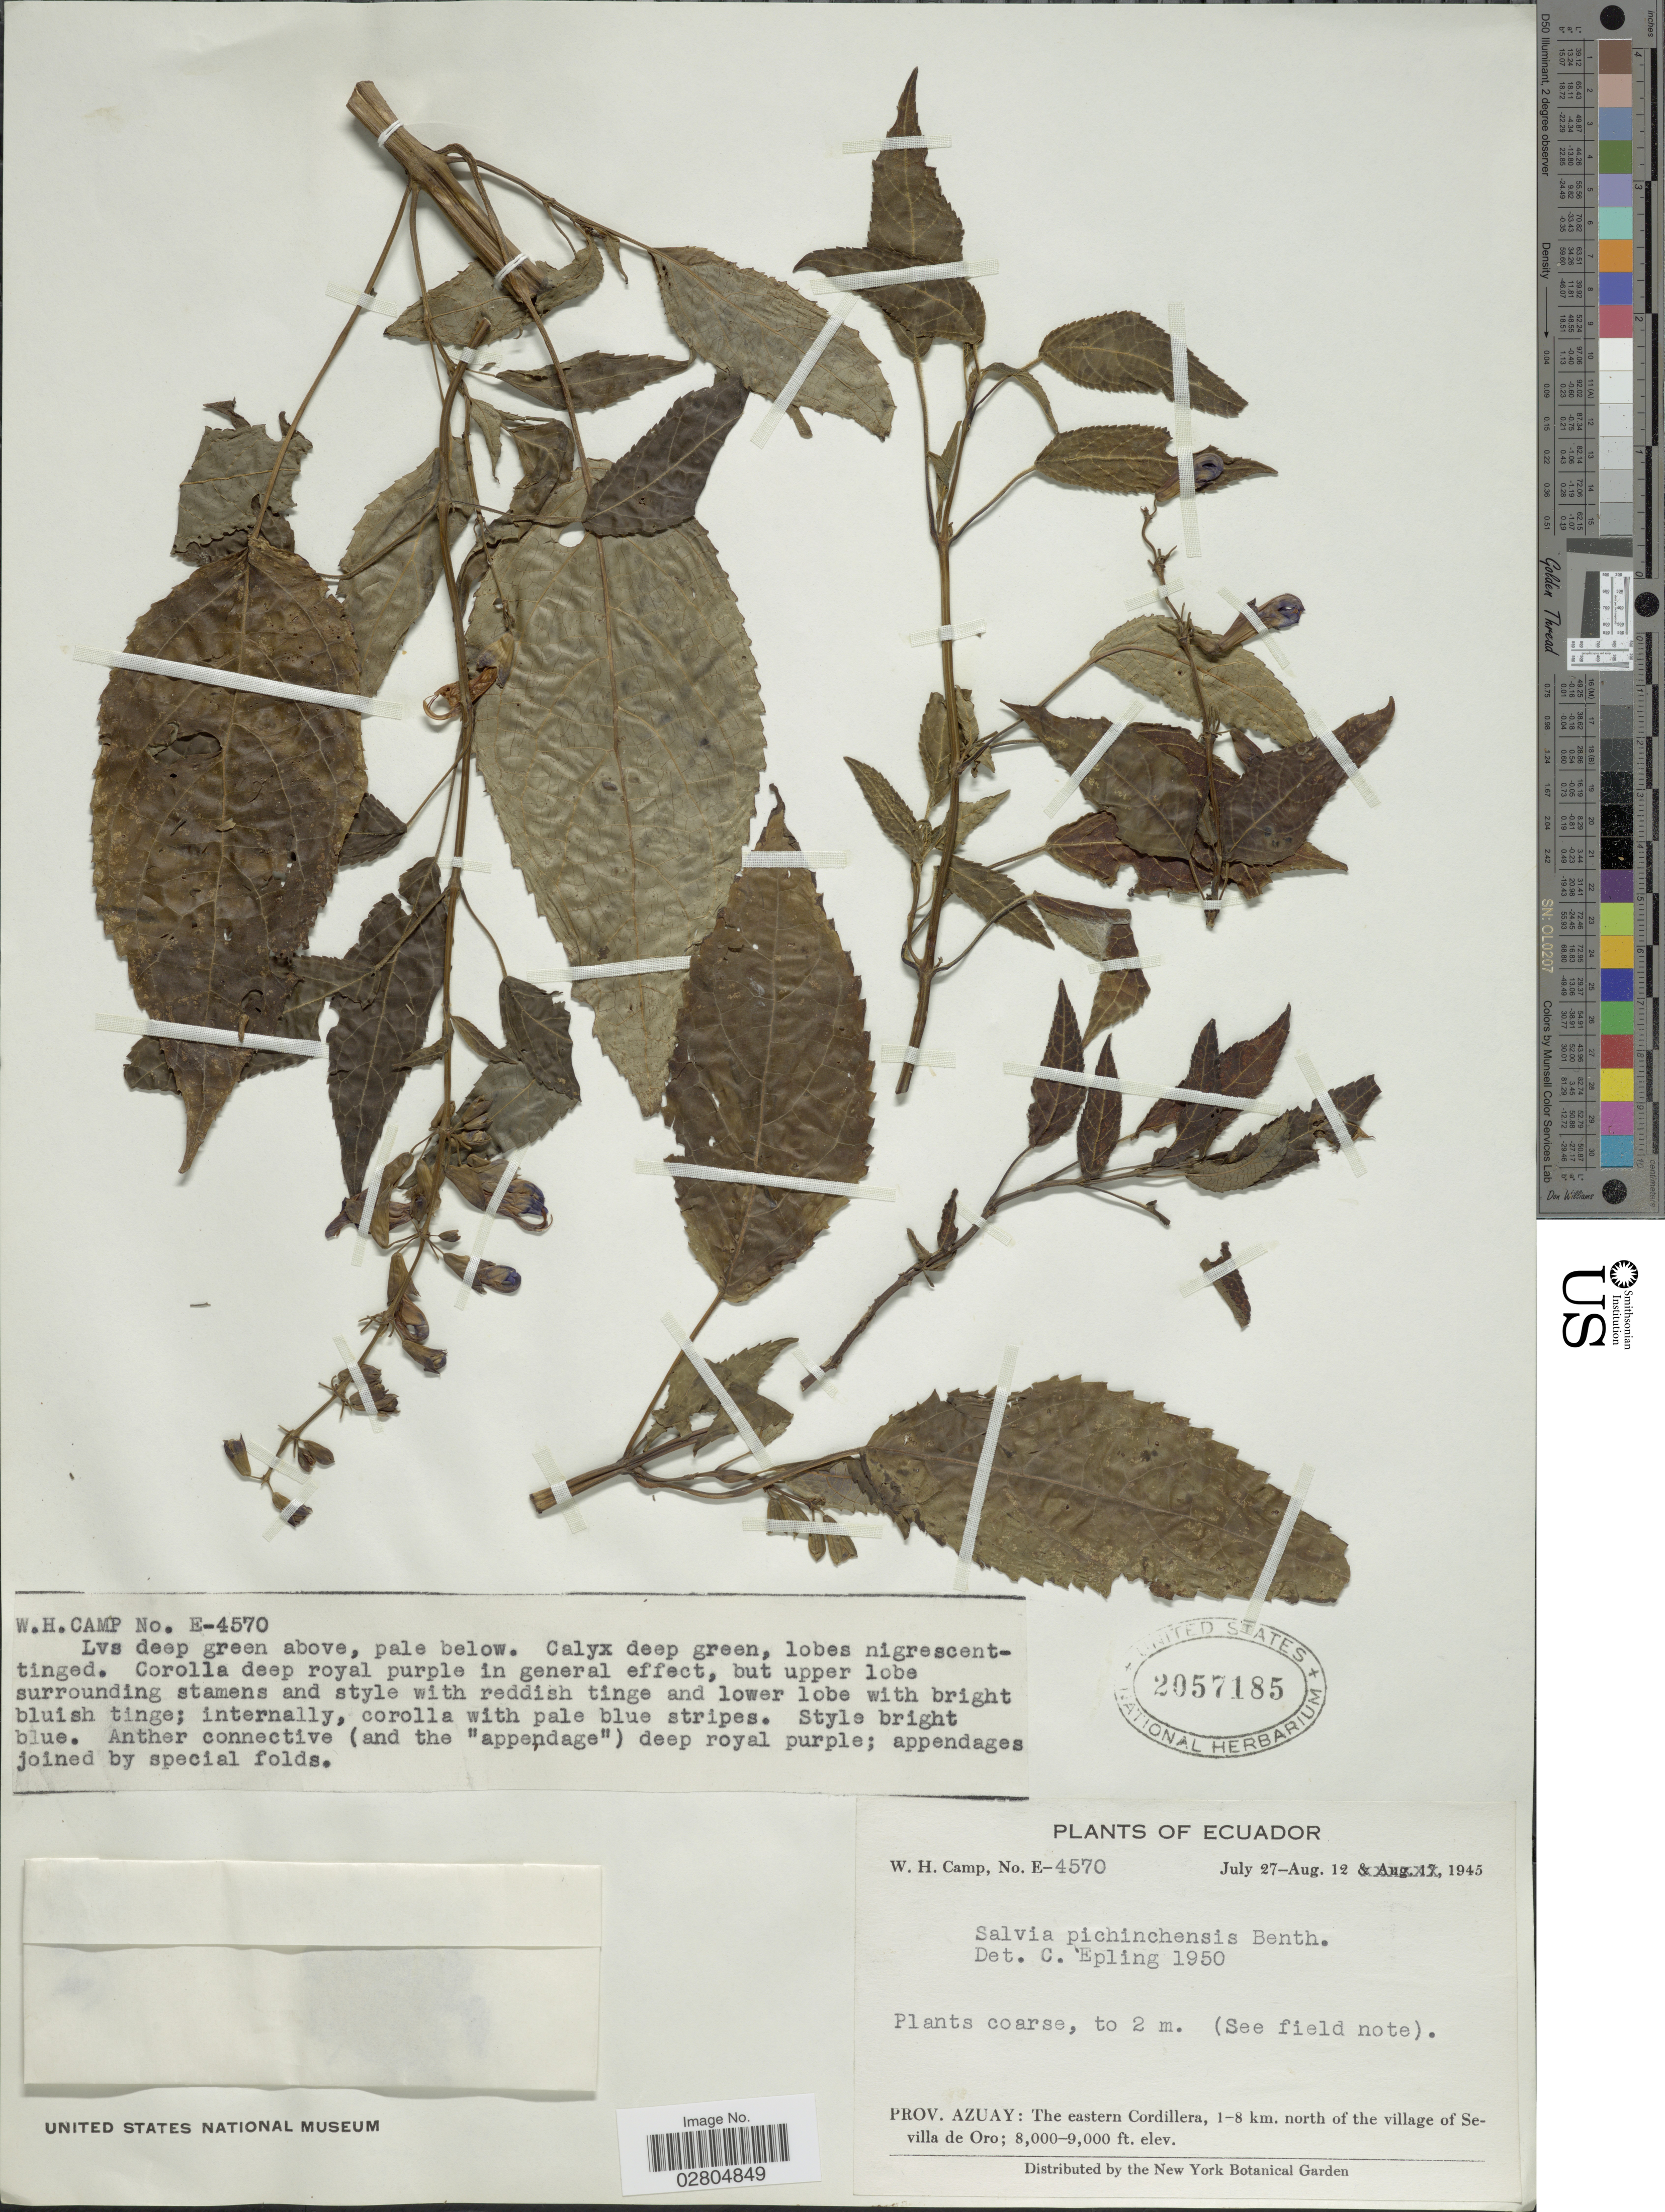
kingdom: Plantae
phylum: Tracheophyta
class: Magnoliopsida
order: Lamiales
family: Lamiaceae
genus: Salvia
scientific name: Salvia pichinchensis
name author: Benth.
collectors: W. H. Camp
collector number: E-4570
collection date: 1945-07-27/1945-08-12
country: Ecuador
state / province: Azuay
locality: The eastern Cordillera, 1-8 km. north of the village of Sevilla de Oro.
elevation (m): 2438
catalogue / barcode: US 2057185